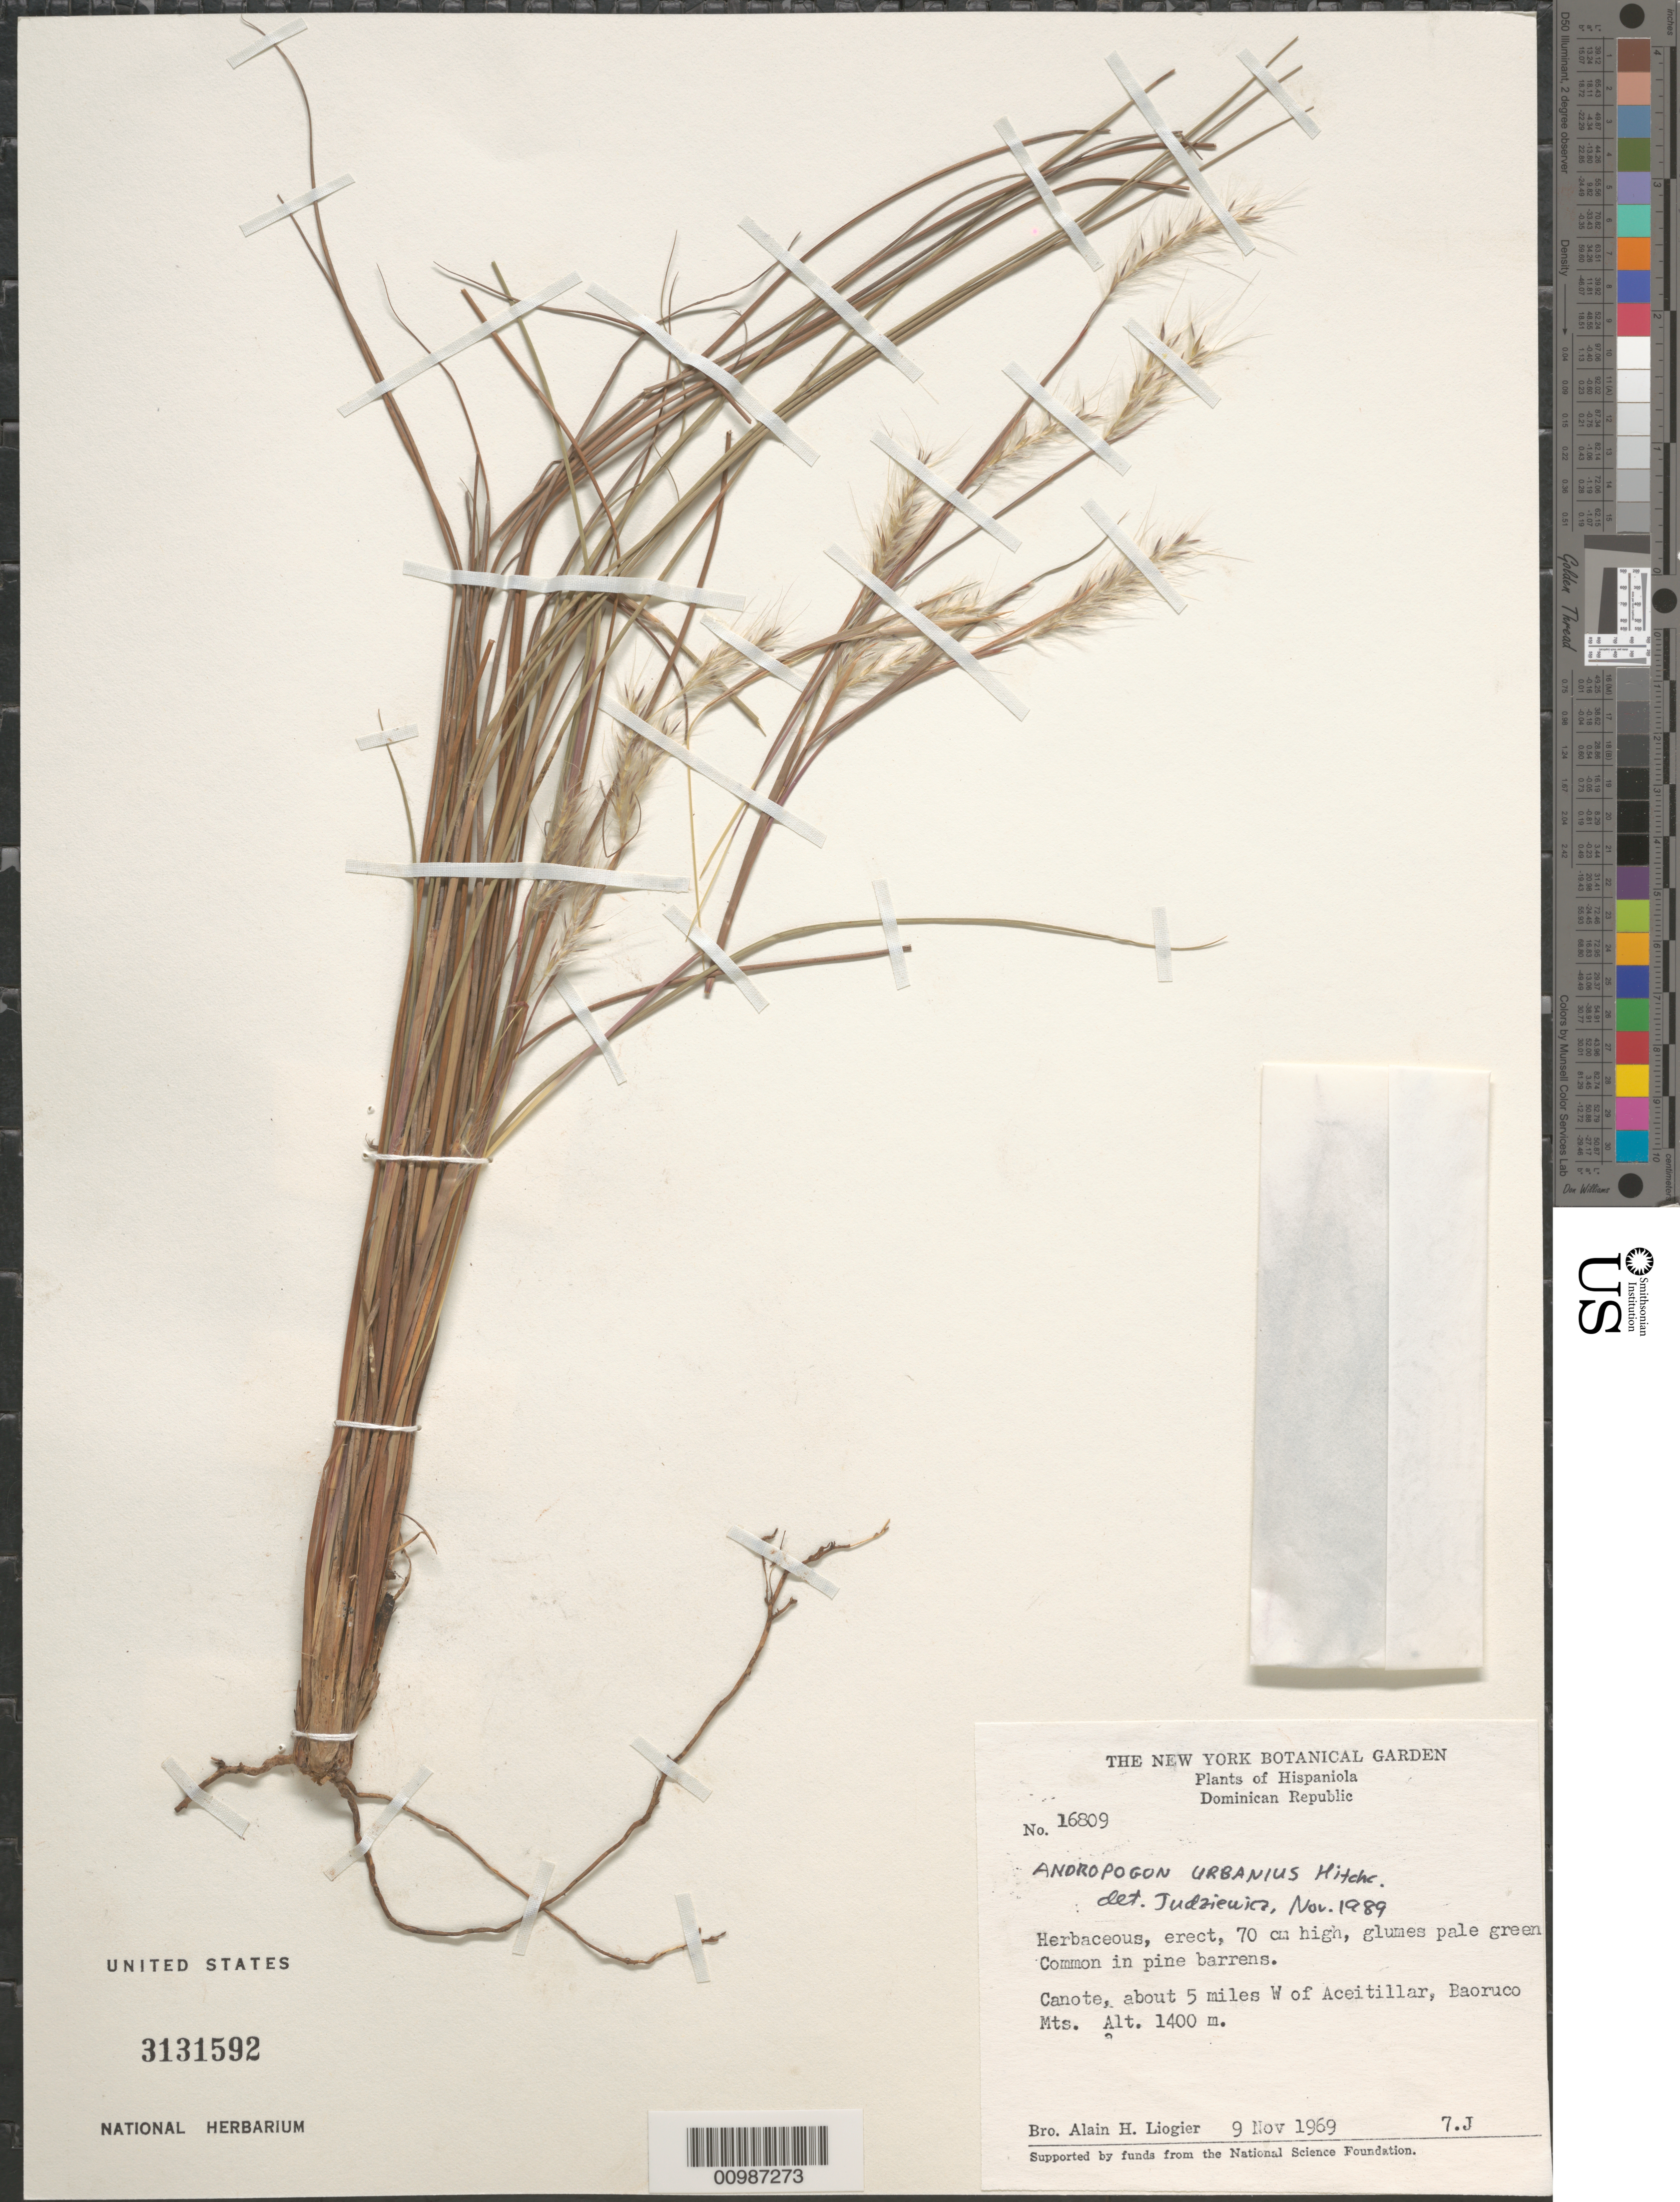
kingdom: Plantae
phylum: Tracheophyta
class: Liliopsida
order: Poales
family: Poaceae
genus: Andropogon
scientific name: Andropogon tener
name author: (Nees) Kunth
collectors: A. H. Liogier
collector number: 16809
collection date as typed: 09 Nov 1969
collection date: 1969-11-09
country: Dominican Republic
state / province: Baoruco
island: Hispaniola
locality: Baoruco Mountains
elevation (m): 1400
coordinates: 0 N, 0 E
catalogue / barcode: US 3131592